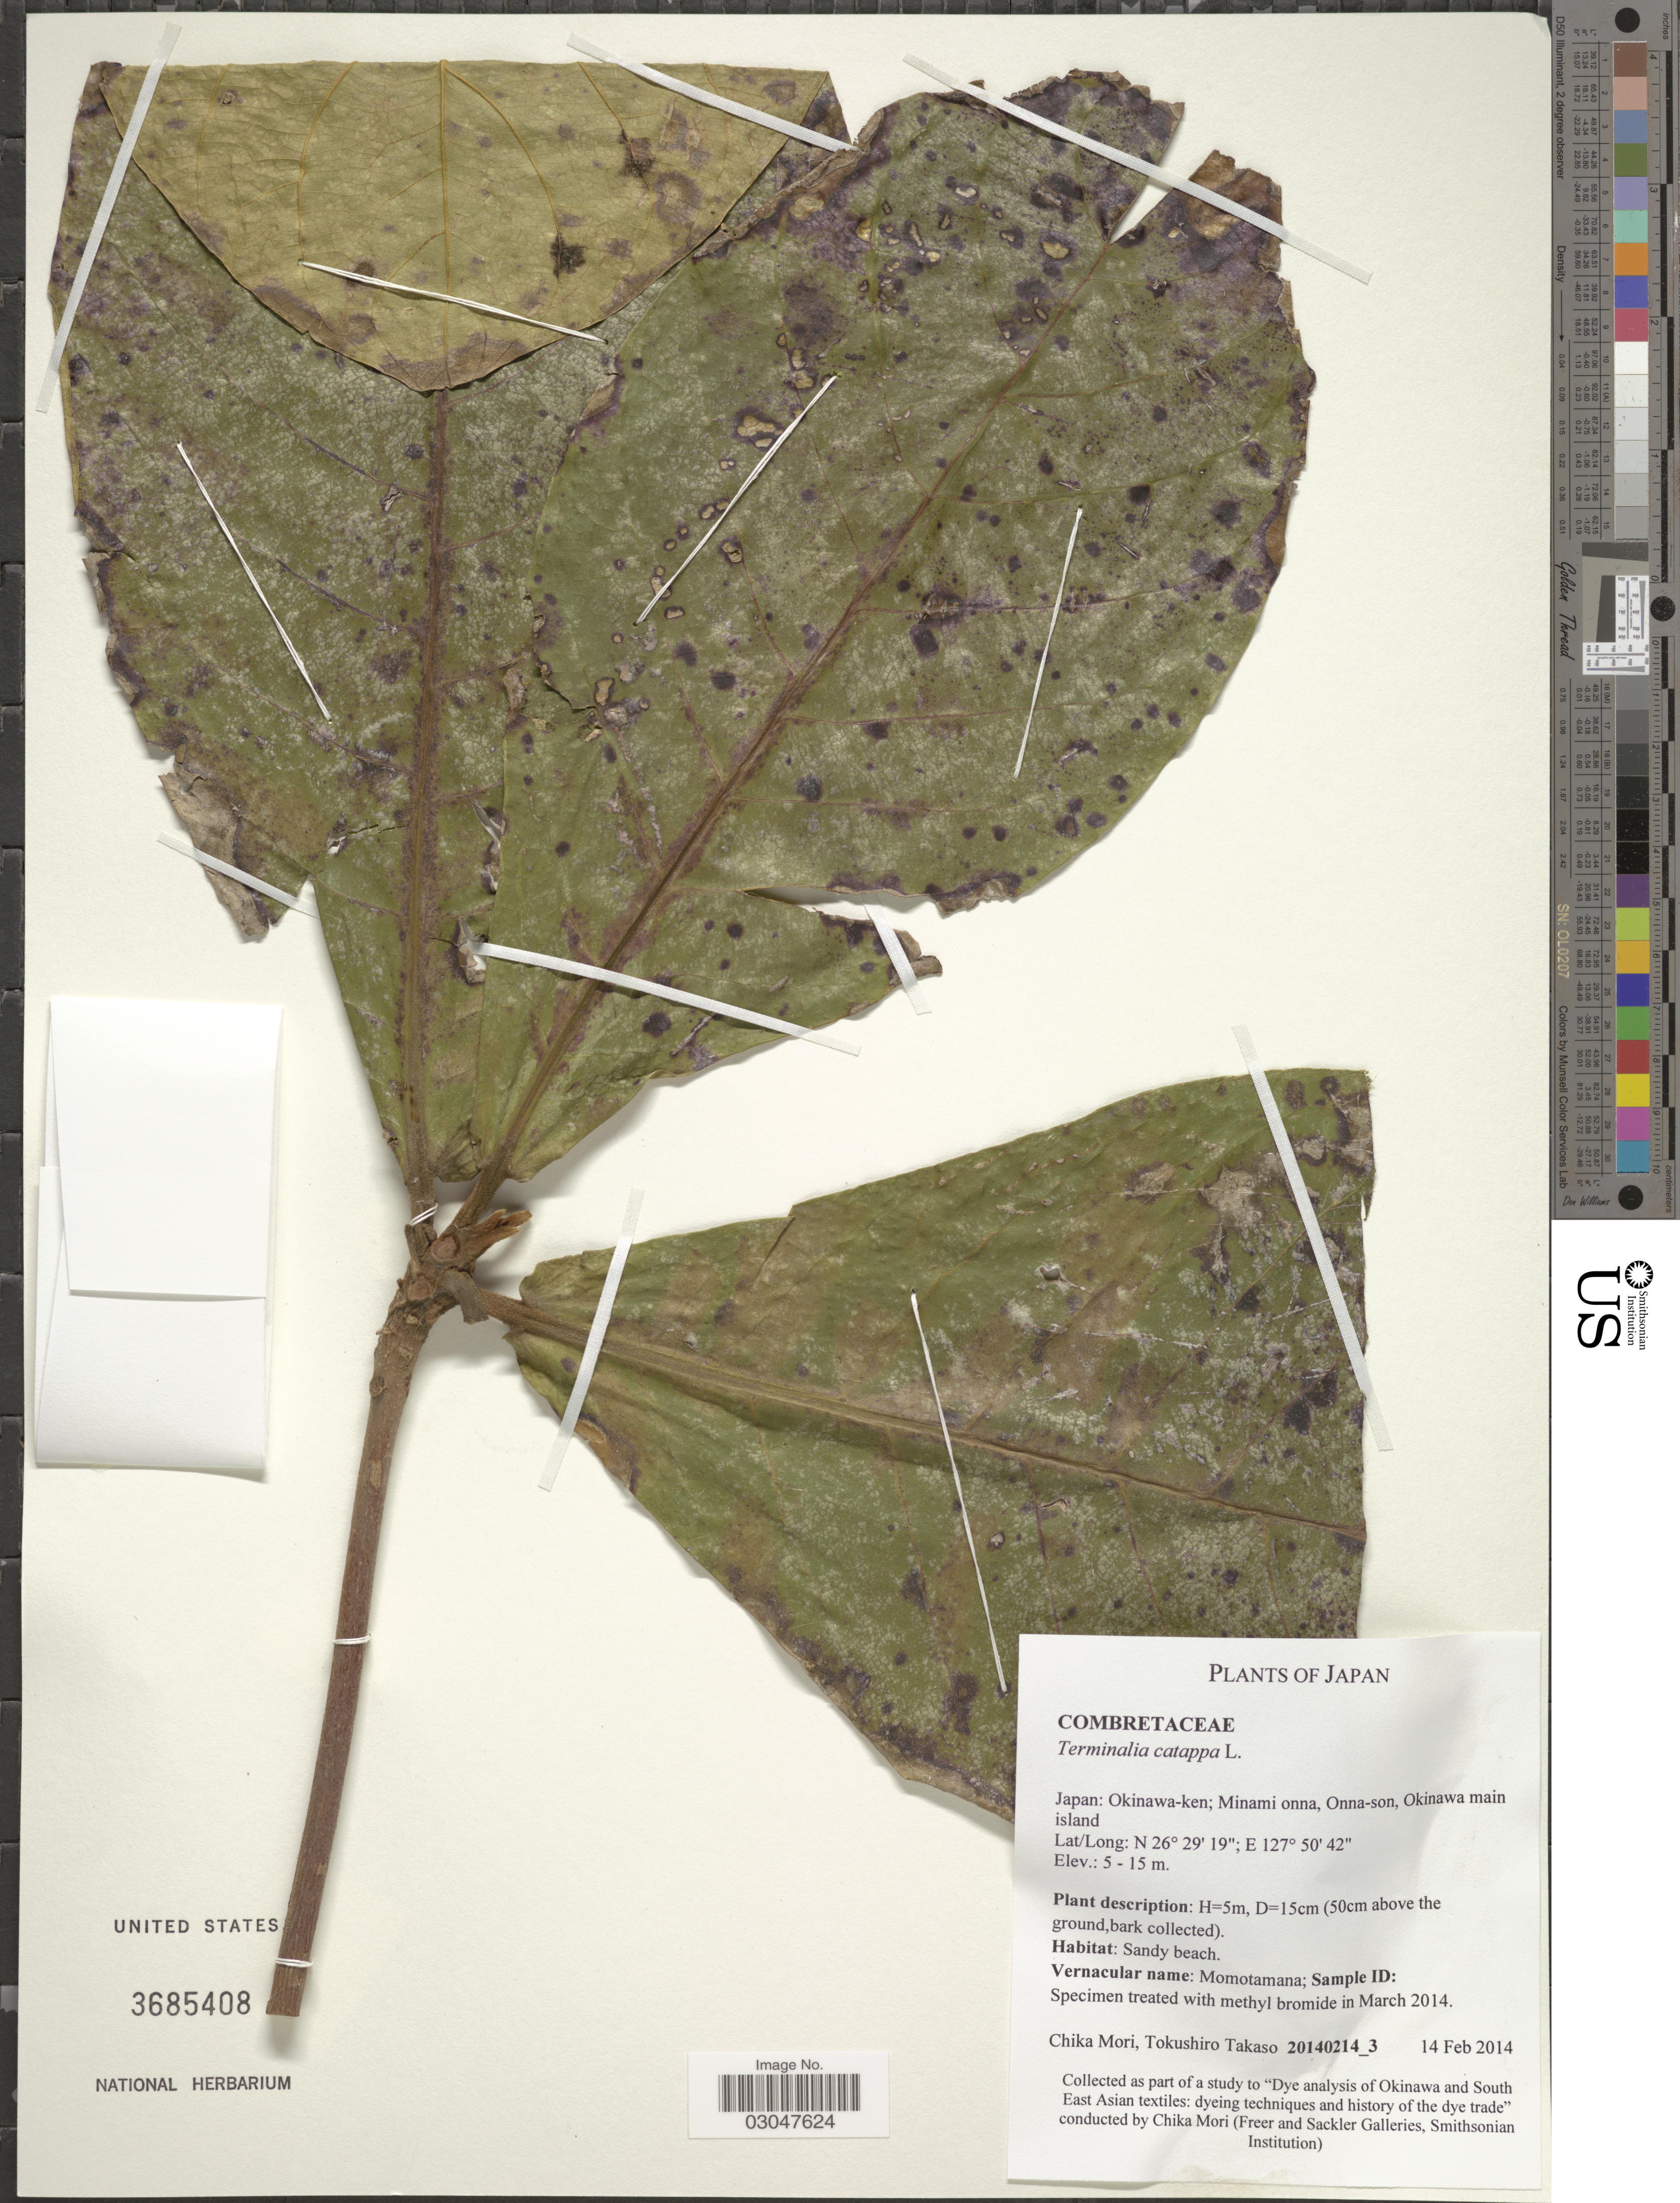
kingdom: Plantae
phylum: Tracheophyta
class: Magnoliopsida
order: Myrtales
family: Combretaceae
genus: Terminalia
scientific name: Terminalia catappa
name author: L.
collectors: C. Mori & T. Takaso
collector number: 20140214_3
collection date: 2014-02-14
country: Japan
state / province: Okinawa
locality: Okinawa-ken; Minami onna, Onna-son, Okinawa main island.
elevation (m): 5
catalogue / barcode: US 3685408